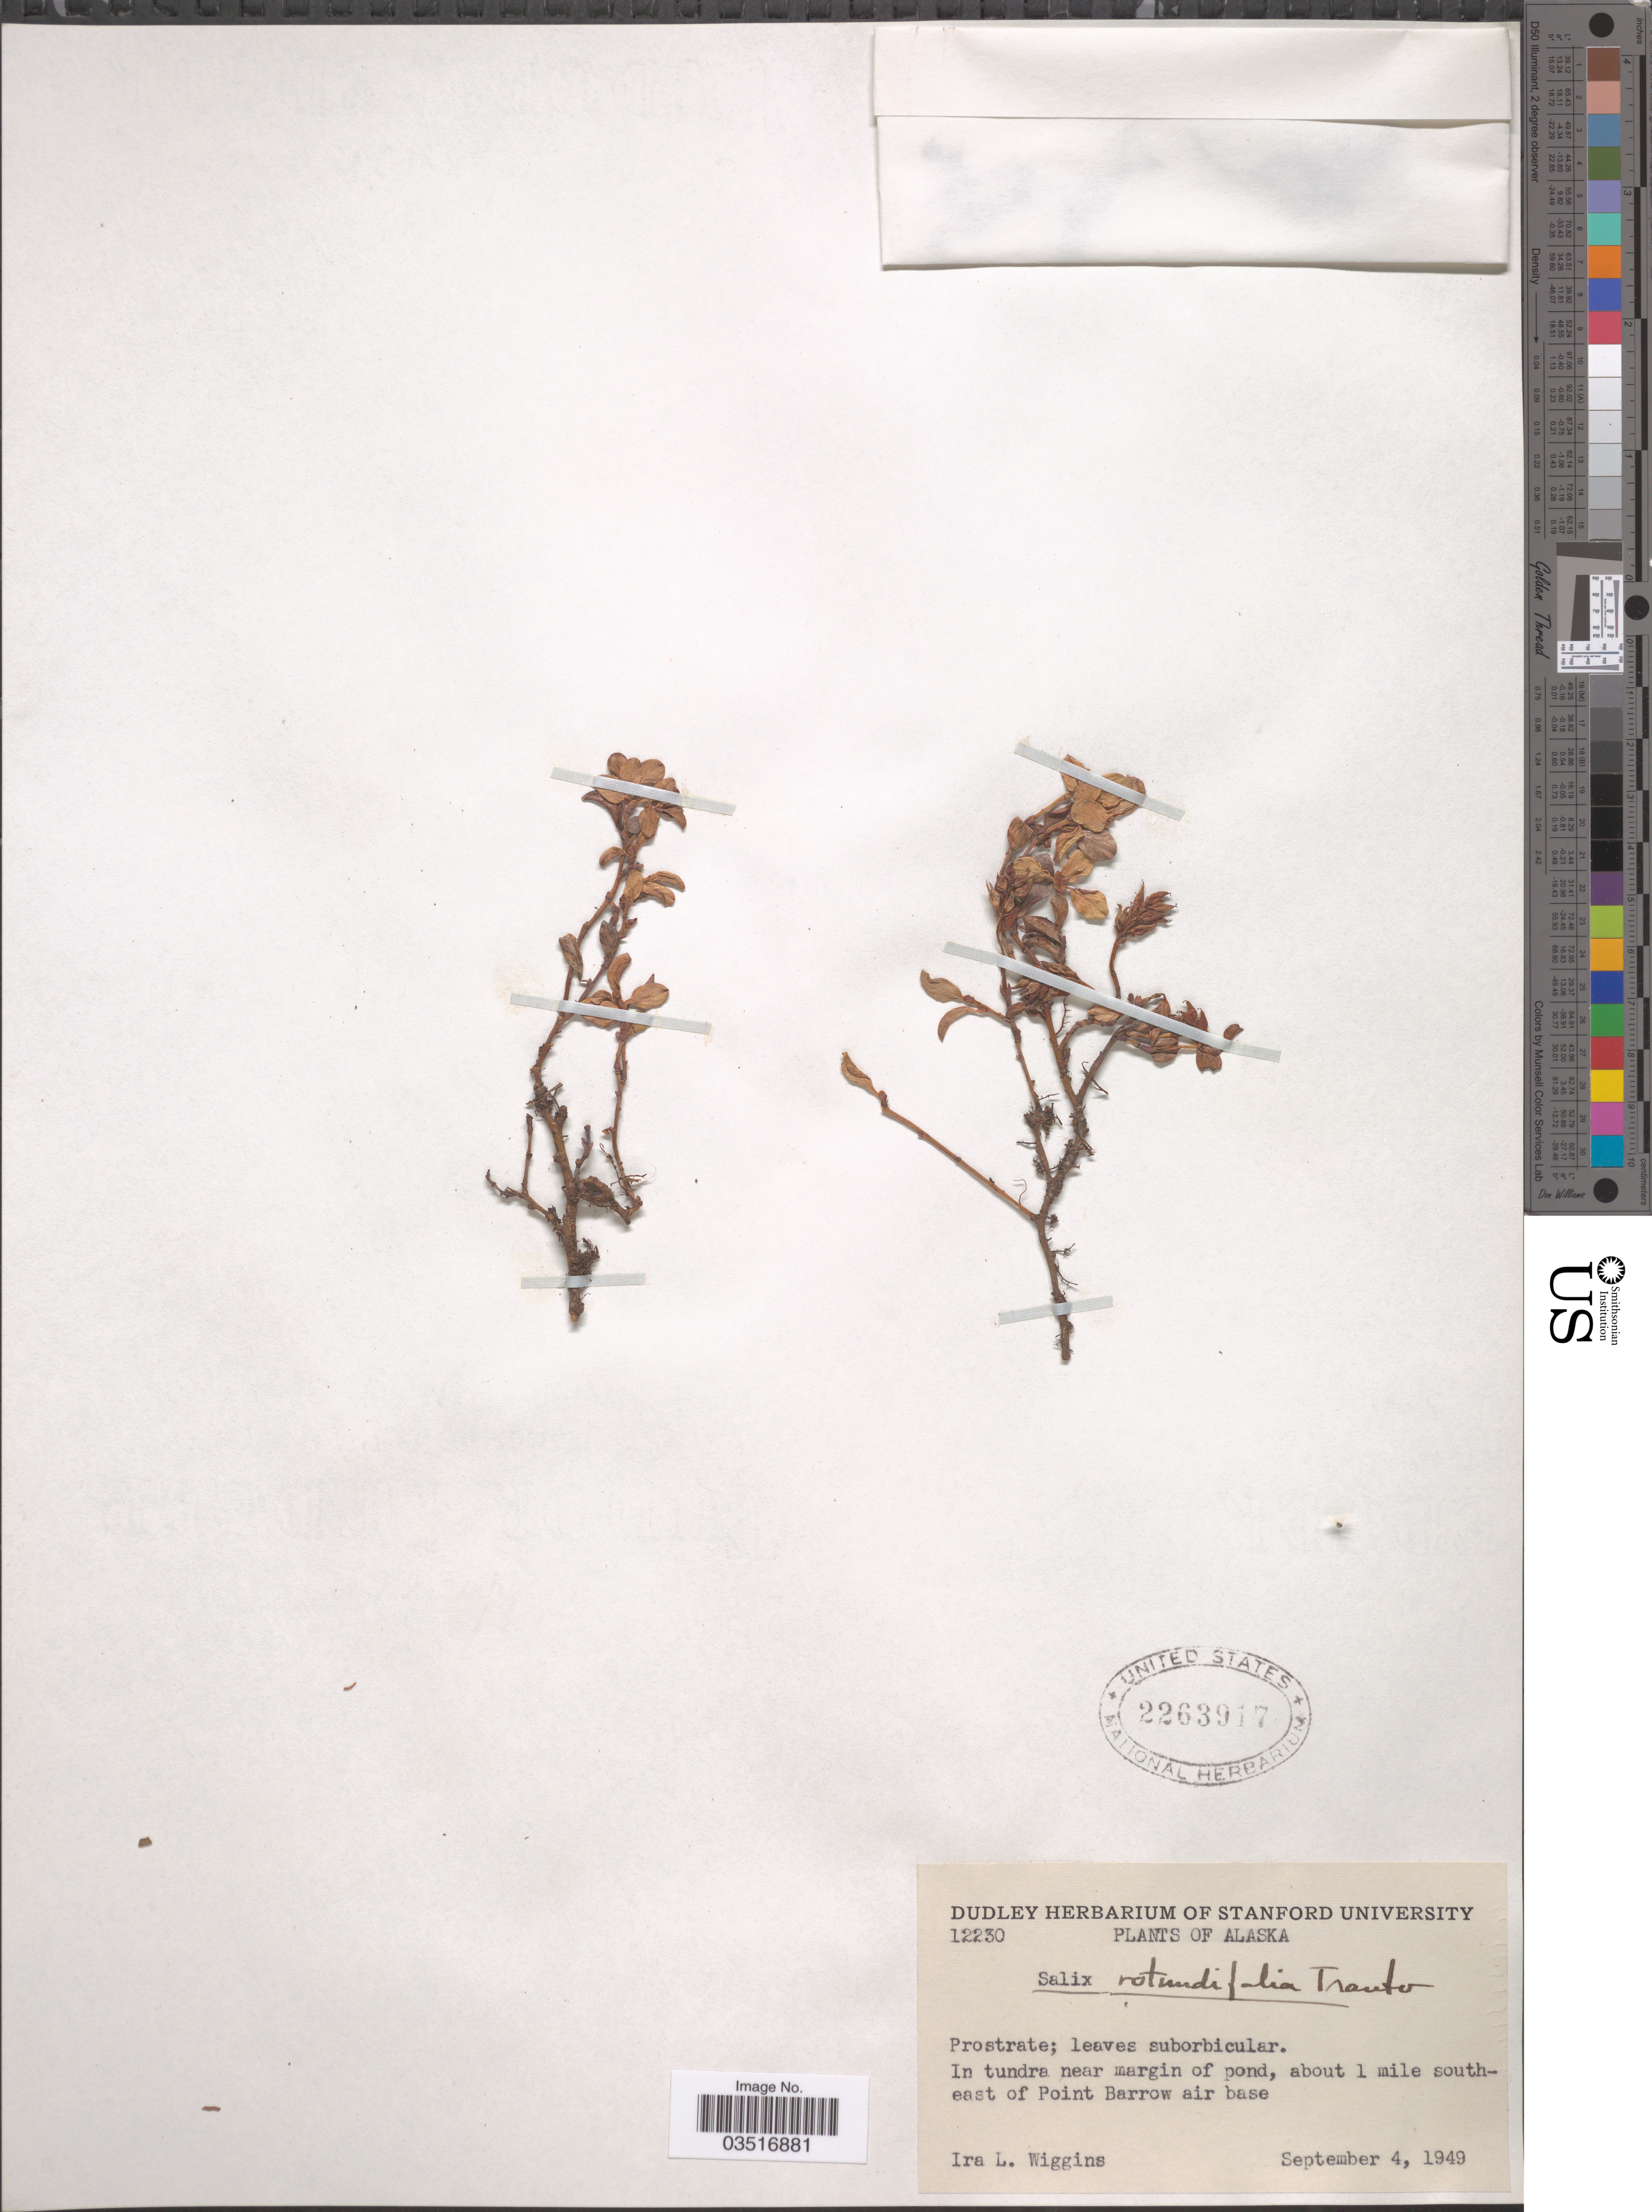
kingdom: Plantae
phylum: Tracheophyta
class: Magnoliopsida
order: Malpighiales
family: Salicaceae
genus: Salix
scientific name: Salix rotundifolia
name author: Trautv.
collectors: I. L. Wiggins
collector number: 12230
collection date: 1949-09-04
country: United States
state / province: Alaska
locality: In tundra near margin of pond, about 1 mile south-east of Point Barrow air base.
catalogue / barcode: US 2263917